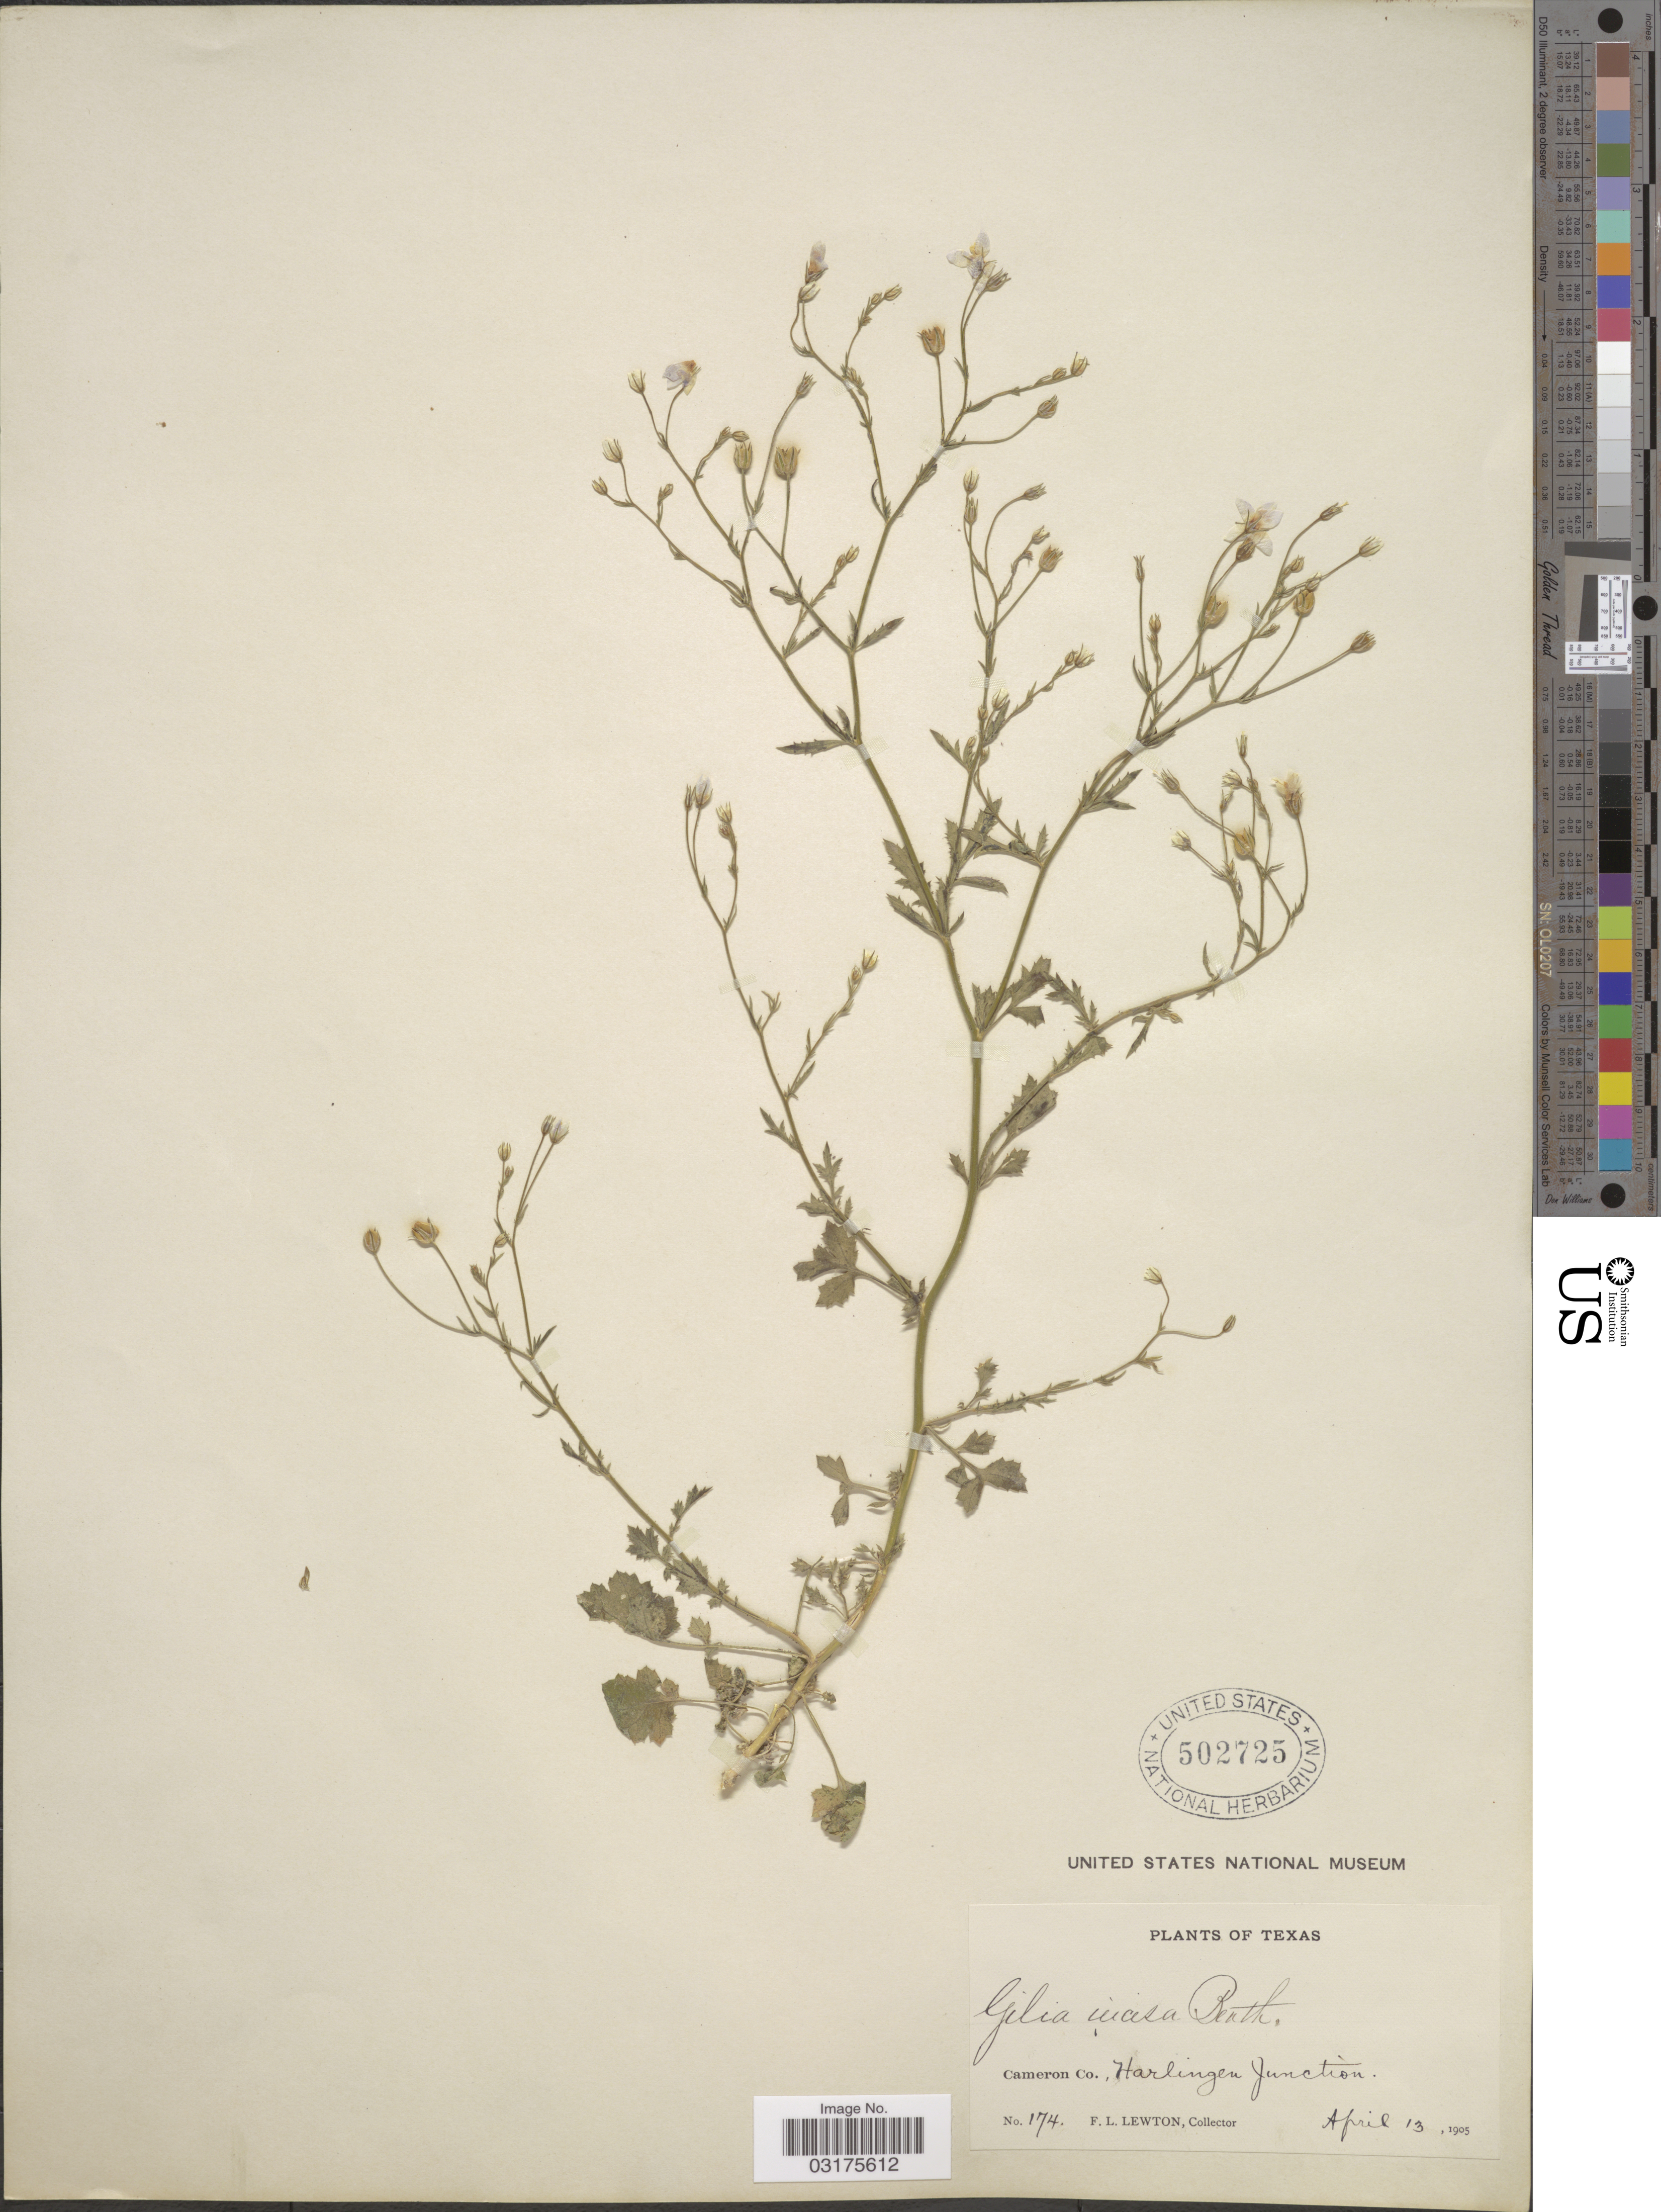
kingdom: Plantae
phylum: Tracheophyta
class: Magnoliopsida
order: Ericales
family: Polemoniaceae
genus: Giliastrum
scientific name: Giliastrum incisum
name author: (Benth.) J.M. Porter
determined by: Strong, Mark T., (BOT), Smithsonian Institution - National Museum of Natural History (UNITED STATES)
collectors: F. L. Lewton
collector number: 174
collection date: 1905-04-13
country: United States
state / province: Texas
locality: Cameron Co., Harlington Junction.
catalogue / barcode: US 502725